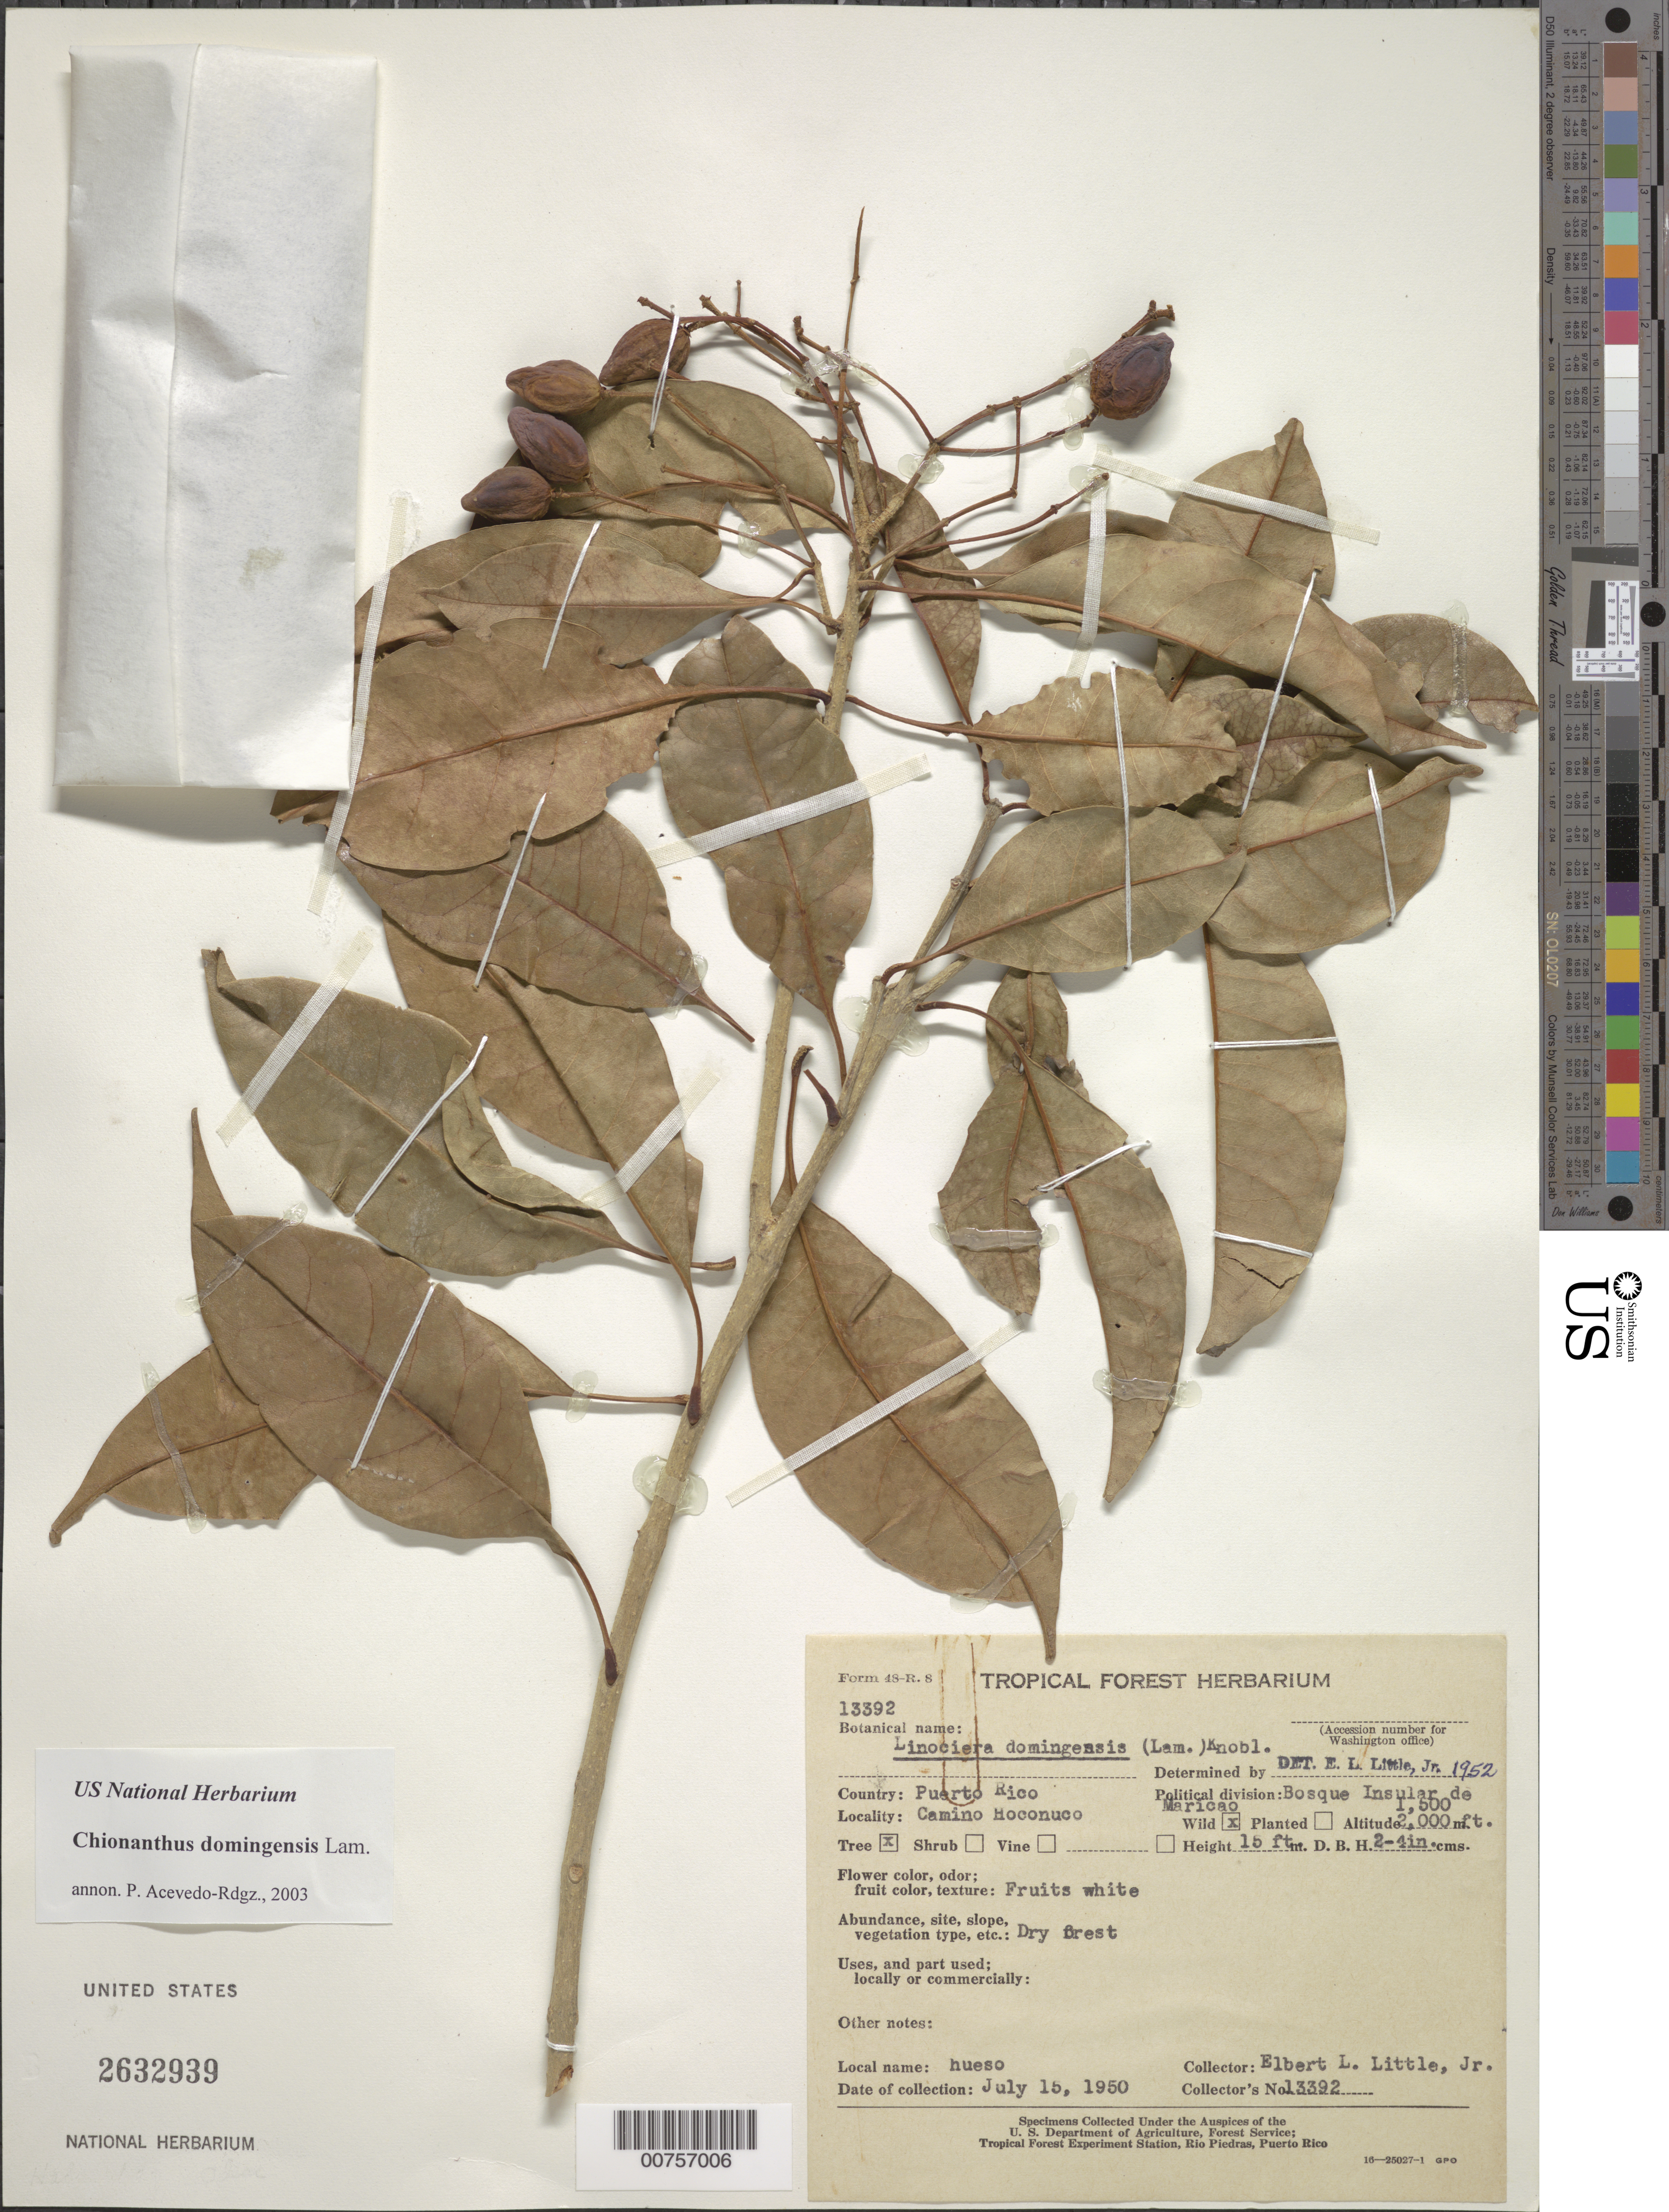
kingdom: Plantae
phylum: Tracheophyta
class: Magnoliopsida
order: Lamiales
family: Oleaceae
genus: Chionanthus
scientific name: Chionanthus domingensis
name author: Lam.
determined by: Acevedo-Rodríguez, P., (BOT), Smithsonian Institution - National Museum of Natural History (UNITED STATES)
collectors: E. L. Little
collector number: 13392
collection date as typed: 15 Jul 1950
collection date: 1950-07-15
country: Puerto Rico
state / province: Maricao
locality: Bosque Insular de Maricao. Camino Roconuco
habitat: Dry forest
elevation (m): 457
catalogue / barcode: US 2632939